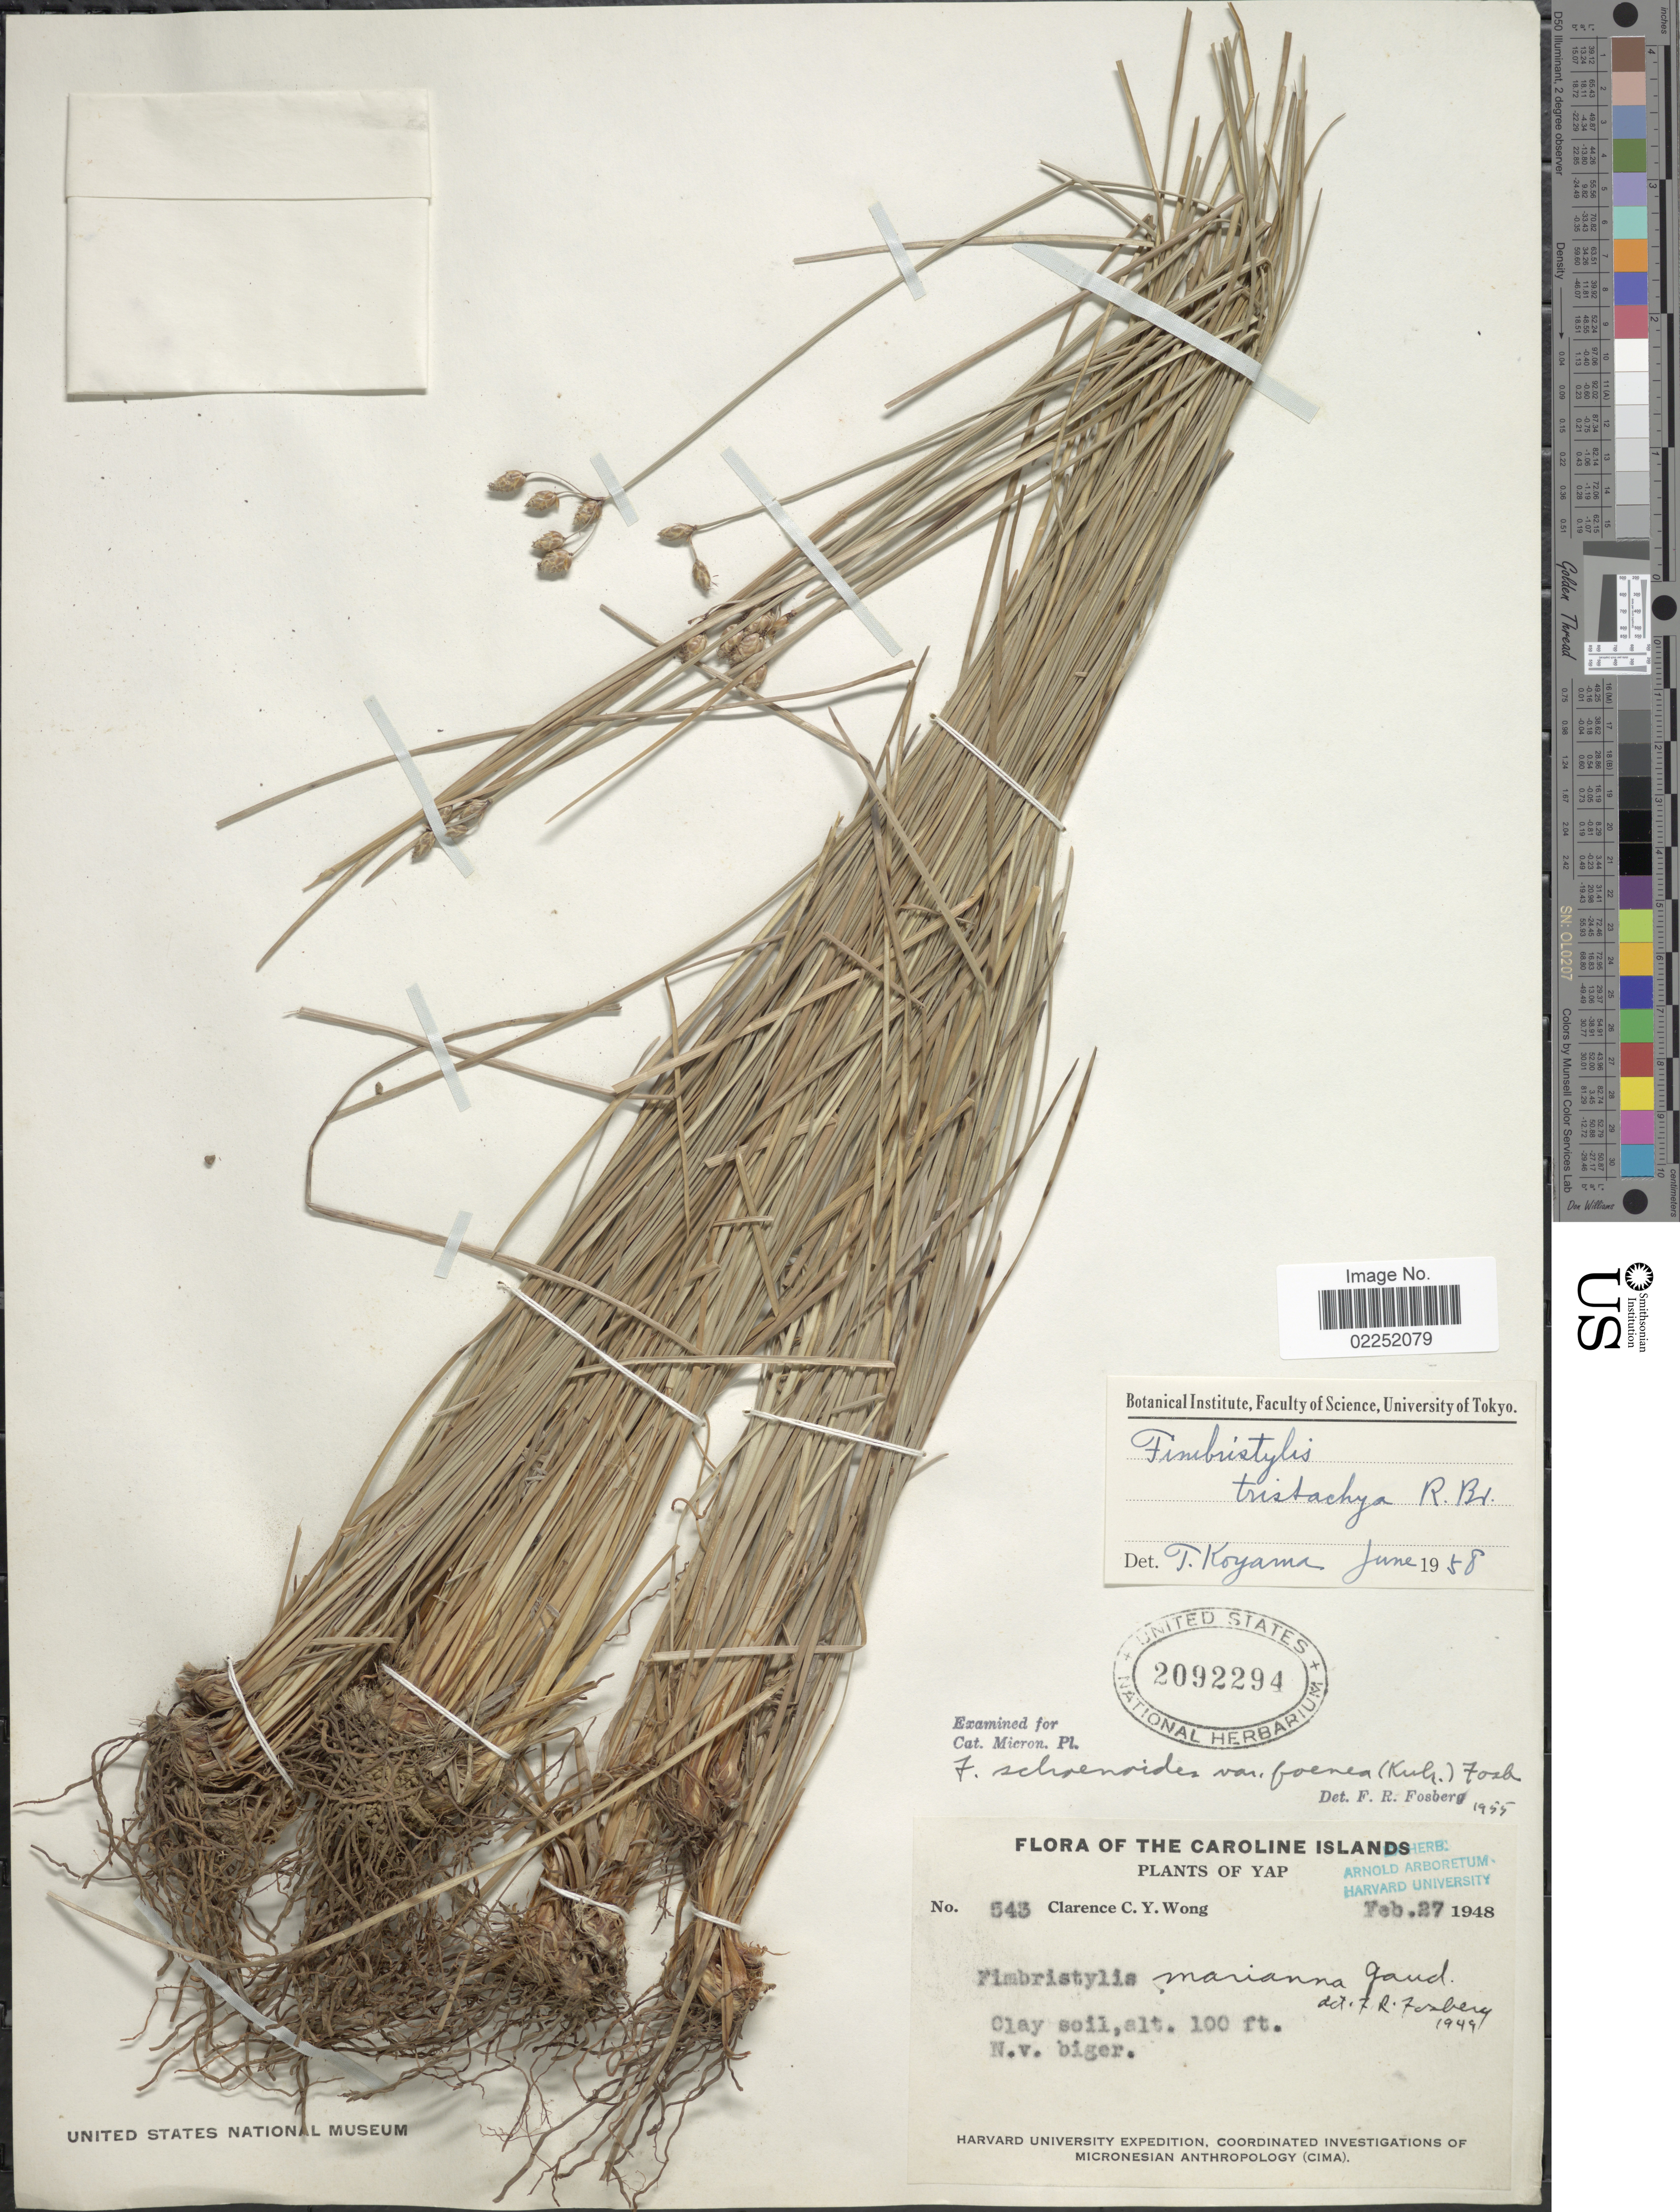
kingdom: Plantae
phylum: Tracheophyta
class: Liliopsida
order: Poales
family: Cyperaceae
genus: Fimbristylis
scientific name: Fimbristylis tristachya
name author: R. Br.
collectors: C. Y. C. Wong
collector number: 543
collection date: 1948-02-27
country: Micronesia, Federated States of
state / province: Yap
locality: The Caroline Islands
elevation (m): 30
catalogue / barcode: US 2092294